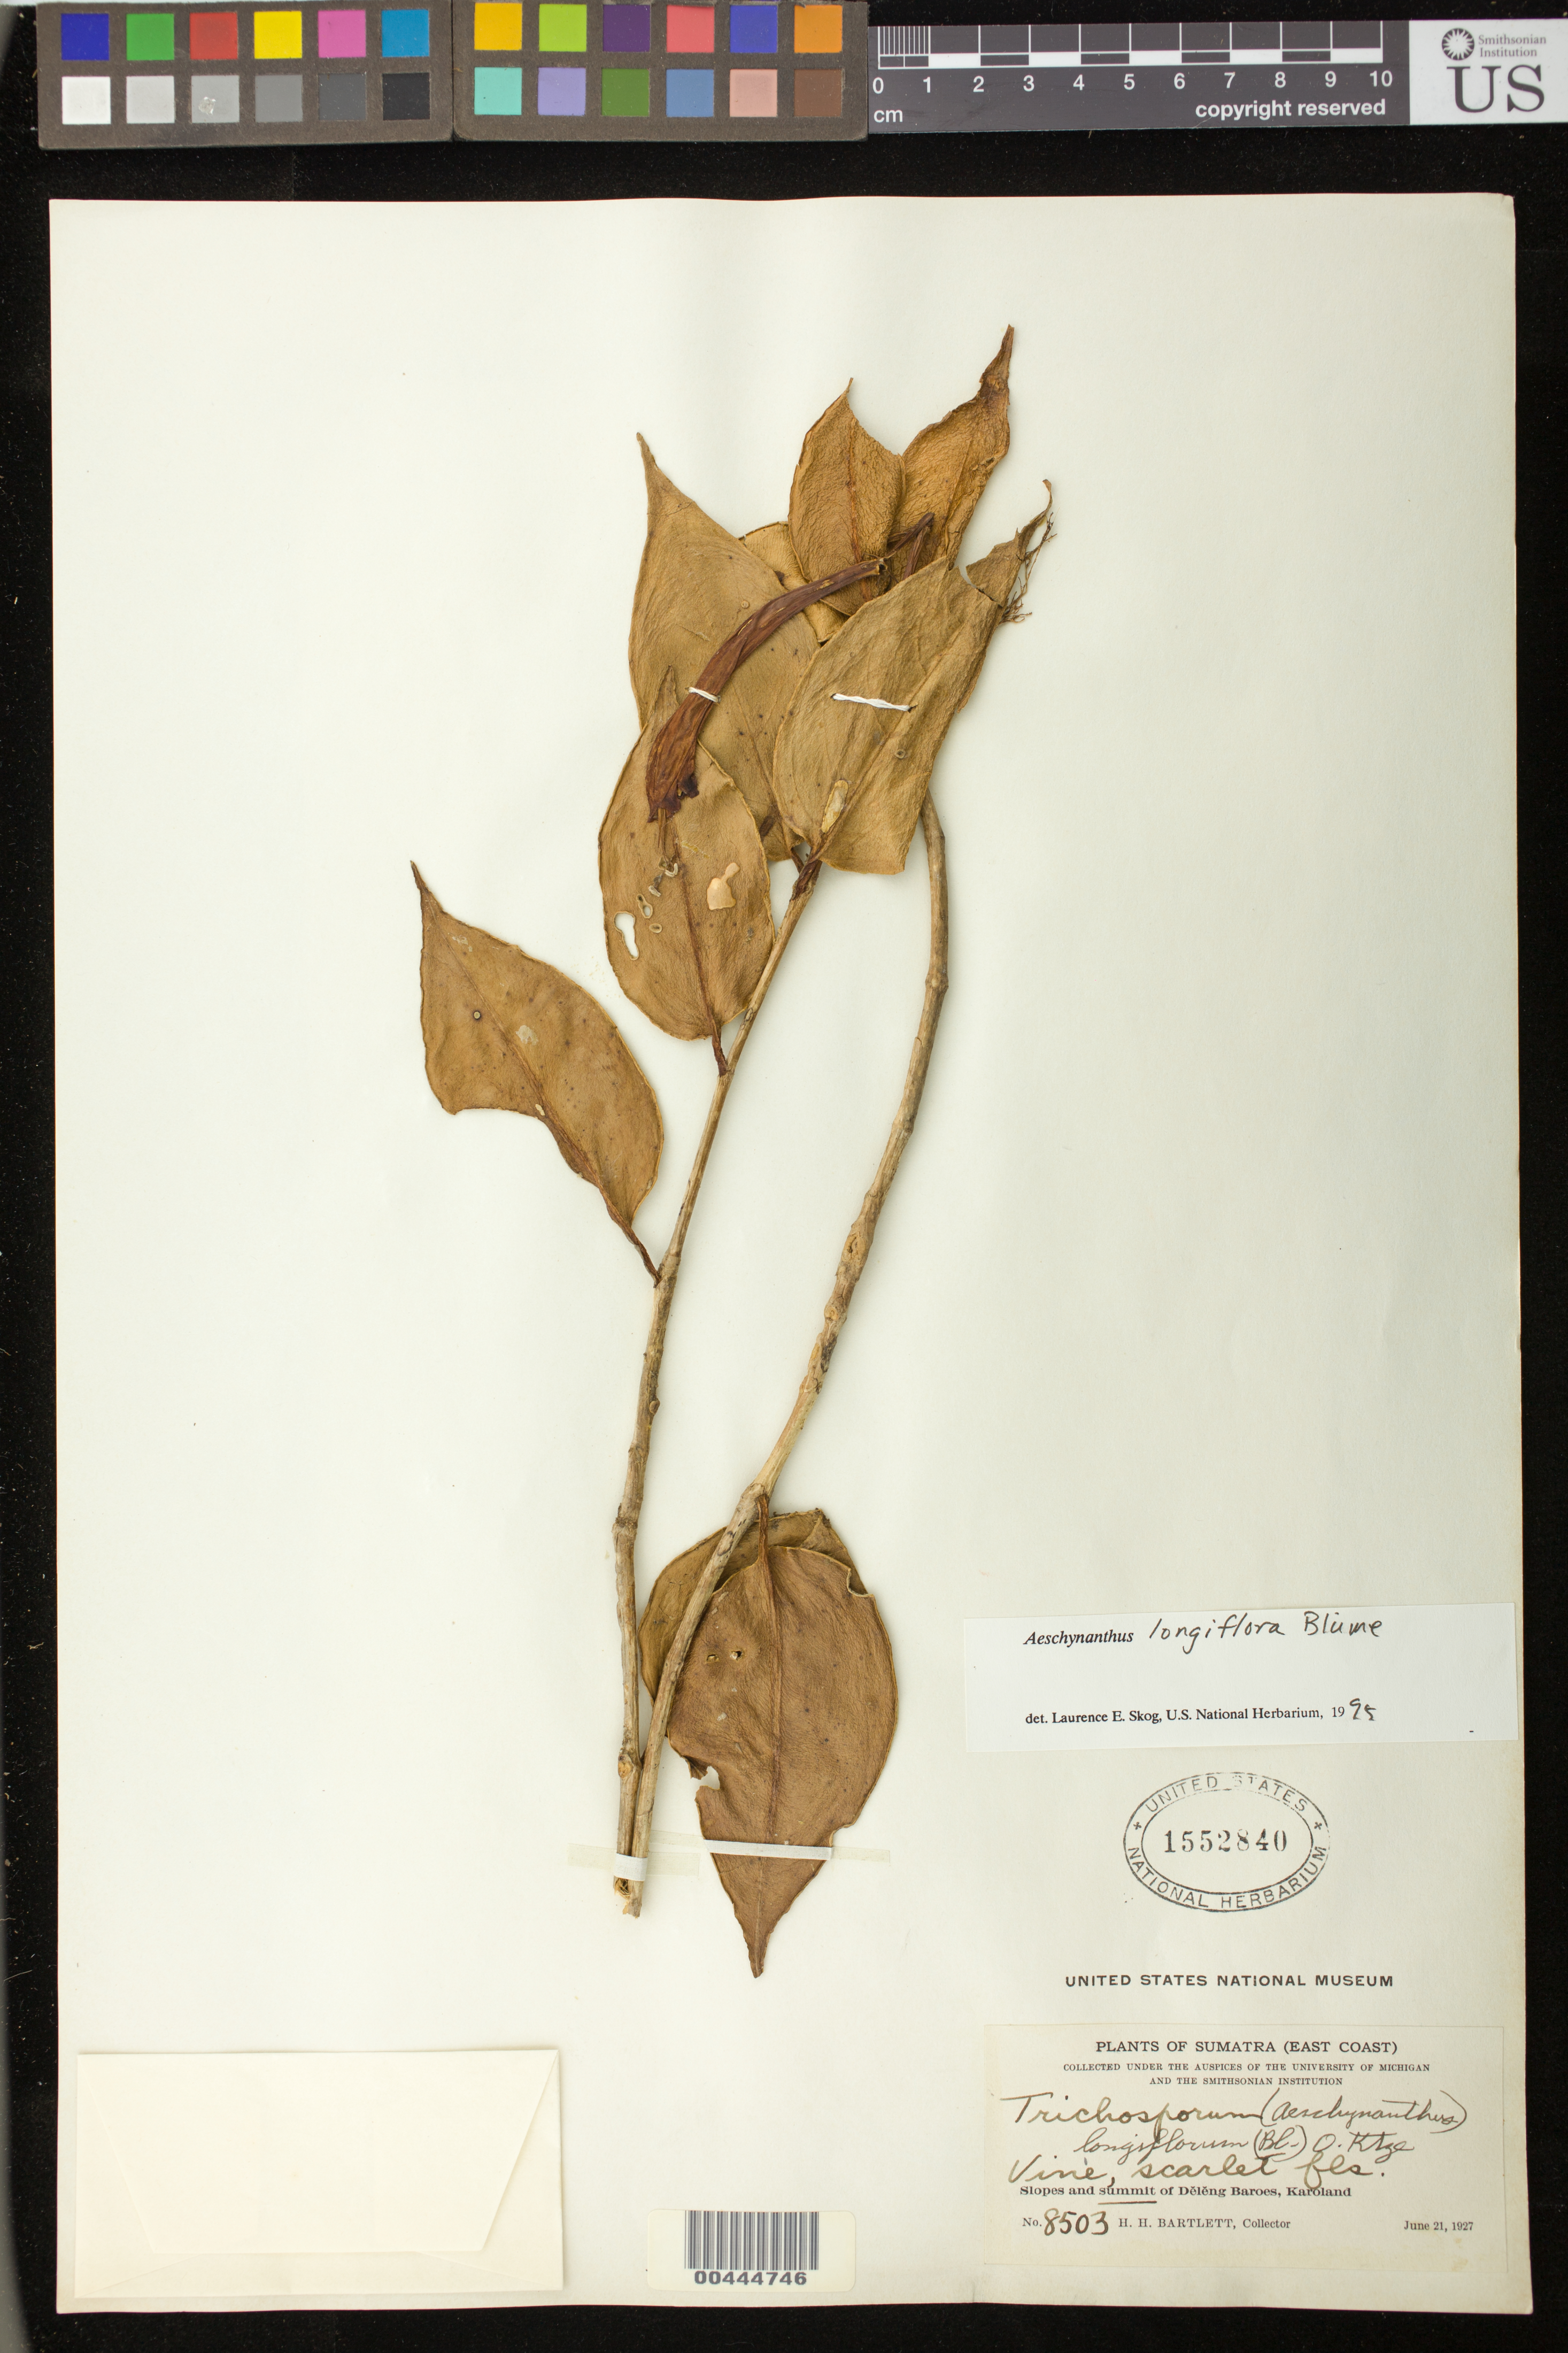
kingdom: Plantae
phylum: Tracheophyta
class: Magnoliopsida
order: Lamiales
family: Gesneriaceae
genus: Aeschynanthus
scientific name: Aeschynanthus longiflorus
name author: (Blume) A. DC.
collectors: H. H. Bartlett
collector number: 8503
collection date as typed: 21 Jun 1927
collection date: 1927-06-21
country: Indonesia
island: Sumatra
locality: Deleng baroes, karoland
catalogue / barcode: US 1552840